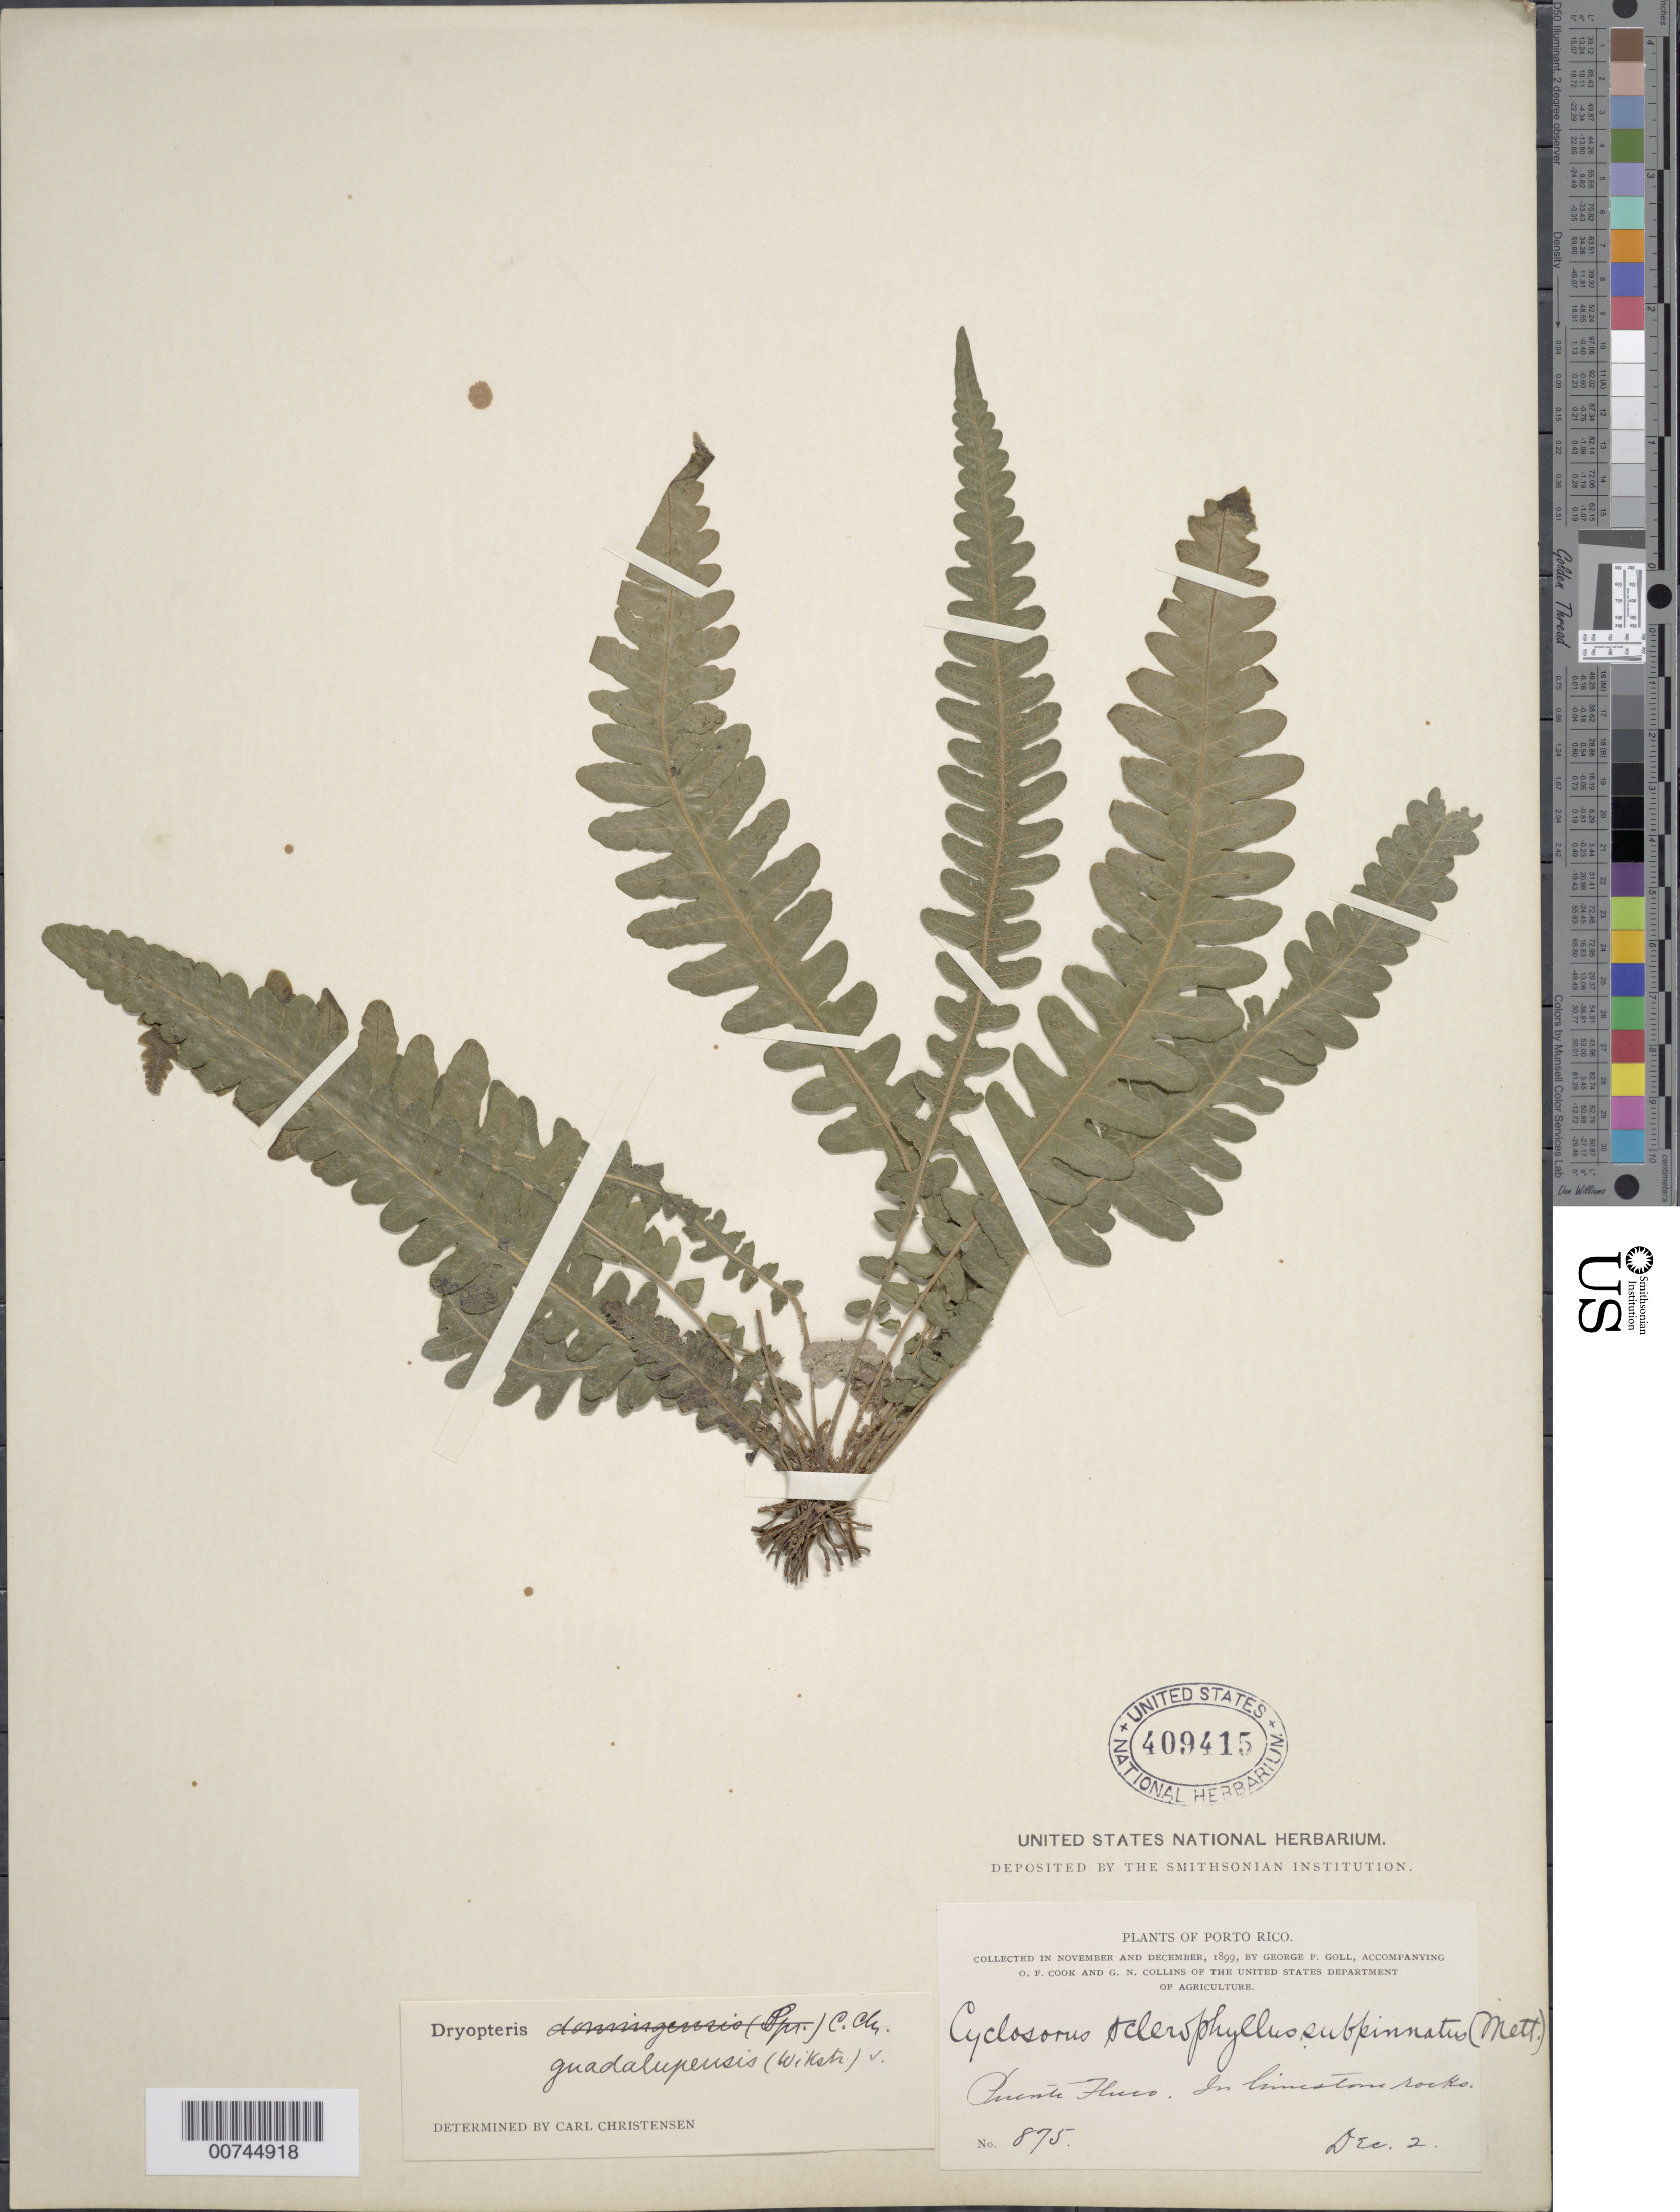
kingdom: Plantae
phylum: Tracheophyta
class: Polypodiopsida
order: Polypodiales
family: Thelypteridaceae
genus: Goniopteris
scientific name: Goniopteris guadelupensis (Wikstr.) comb. nov., ined 2015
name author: (Wikstr.)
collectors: G. Goll, O. F. Cook & G. N. Collins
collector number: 875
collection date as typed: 02 Dec 1899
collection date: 1899-12-02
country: Puerto Rico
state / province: Toa Alta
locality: Puente Huco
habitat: In limestone rocks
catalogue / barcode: US 409415